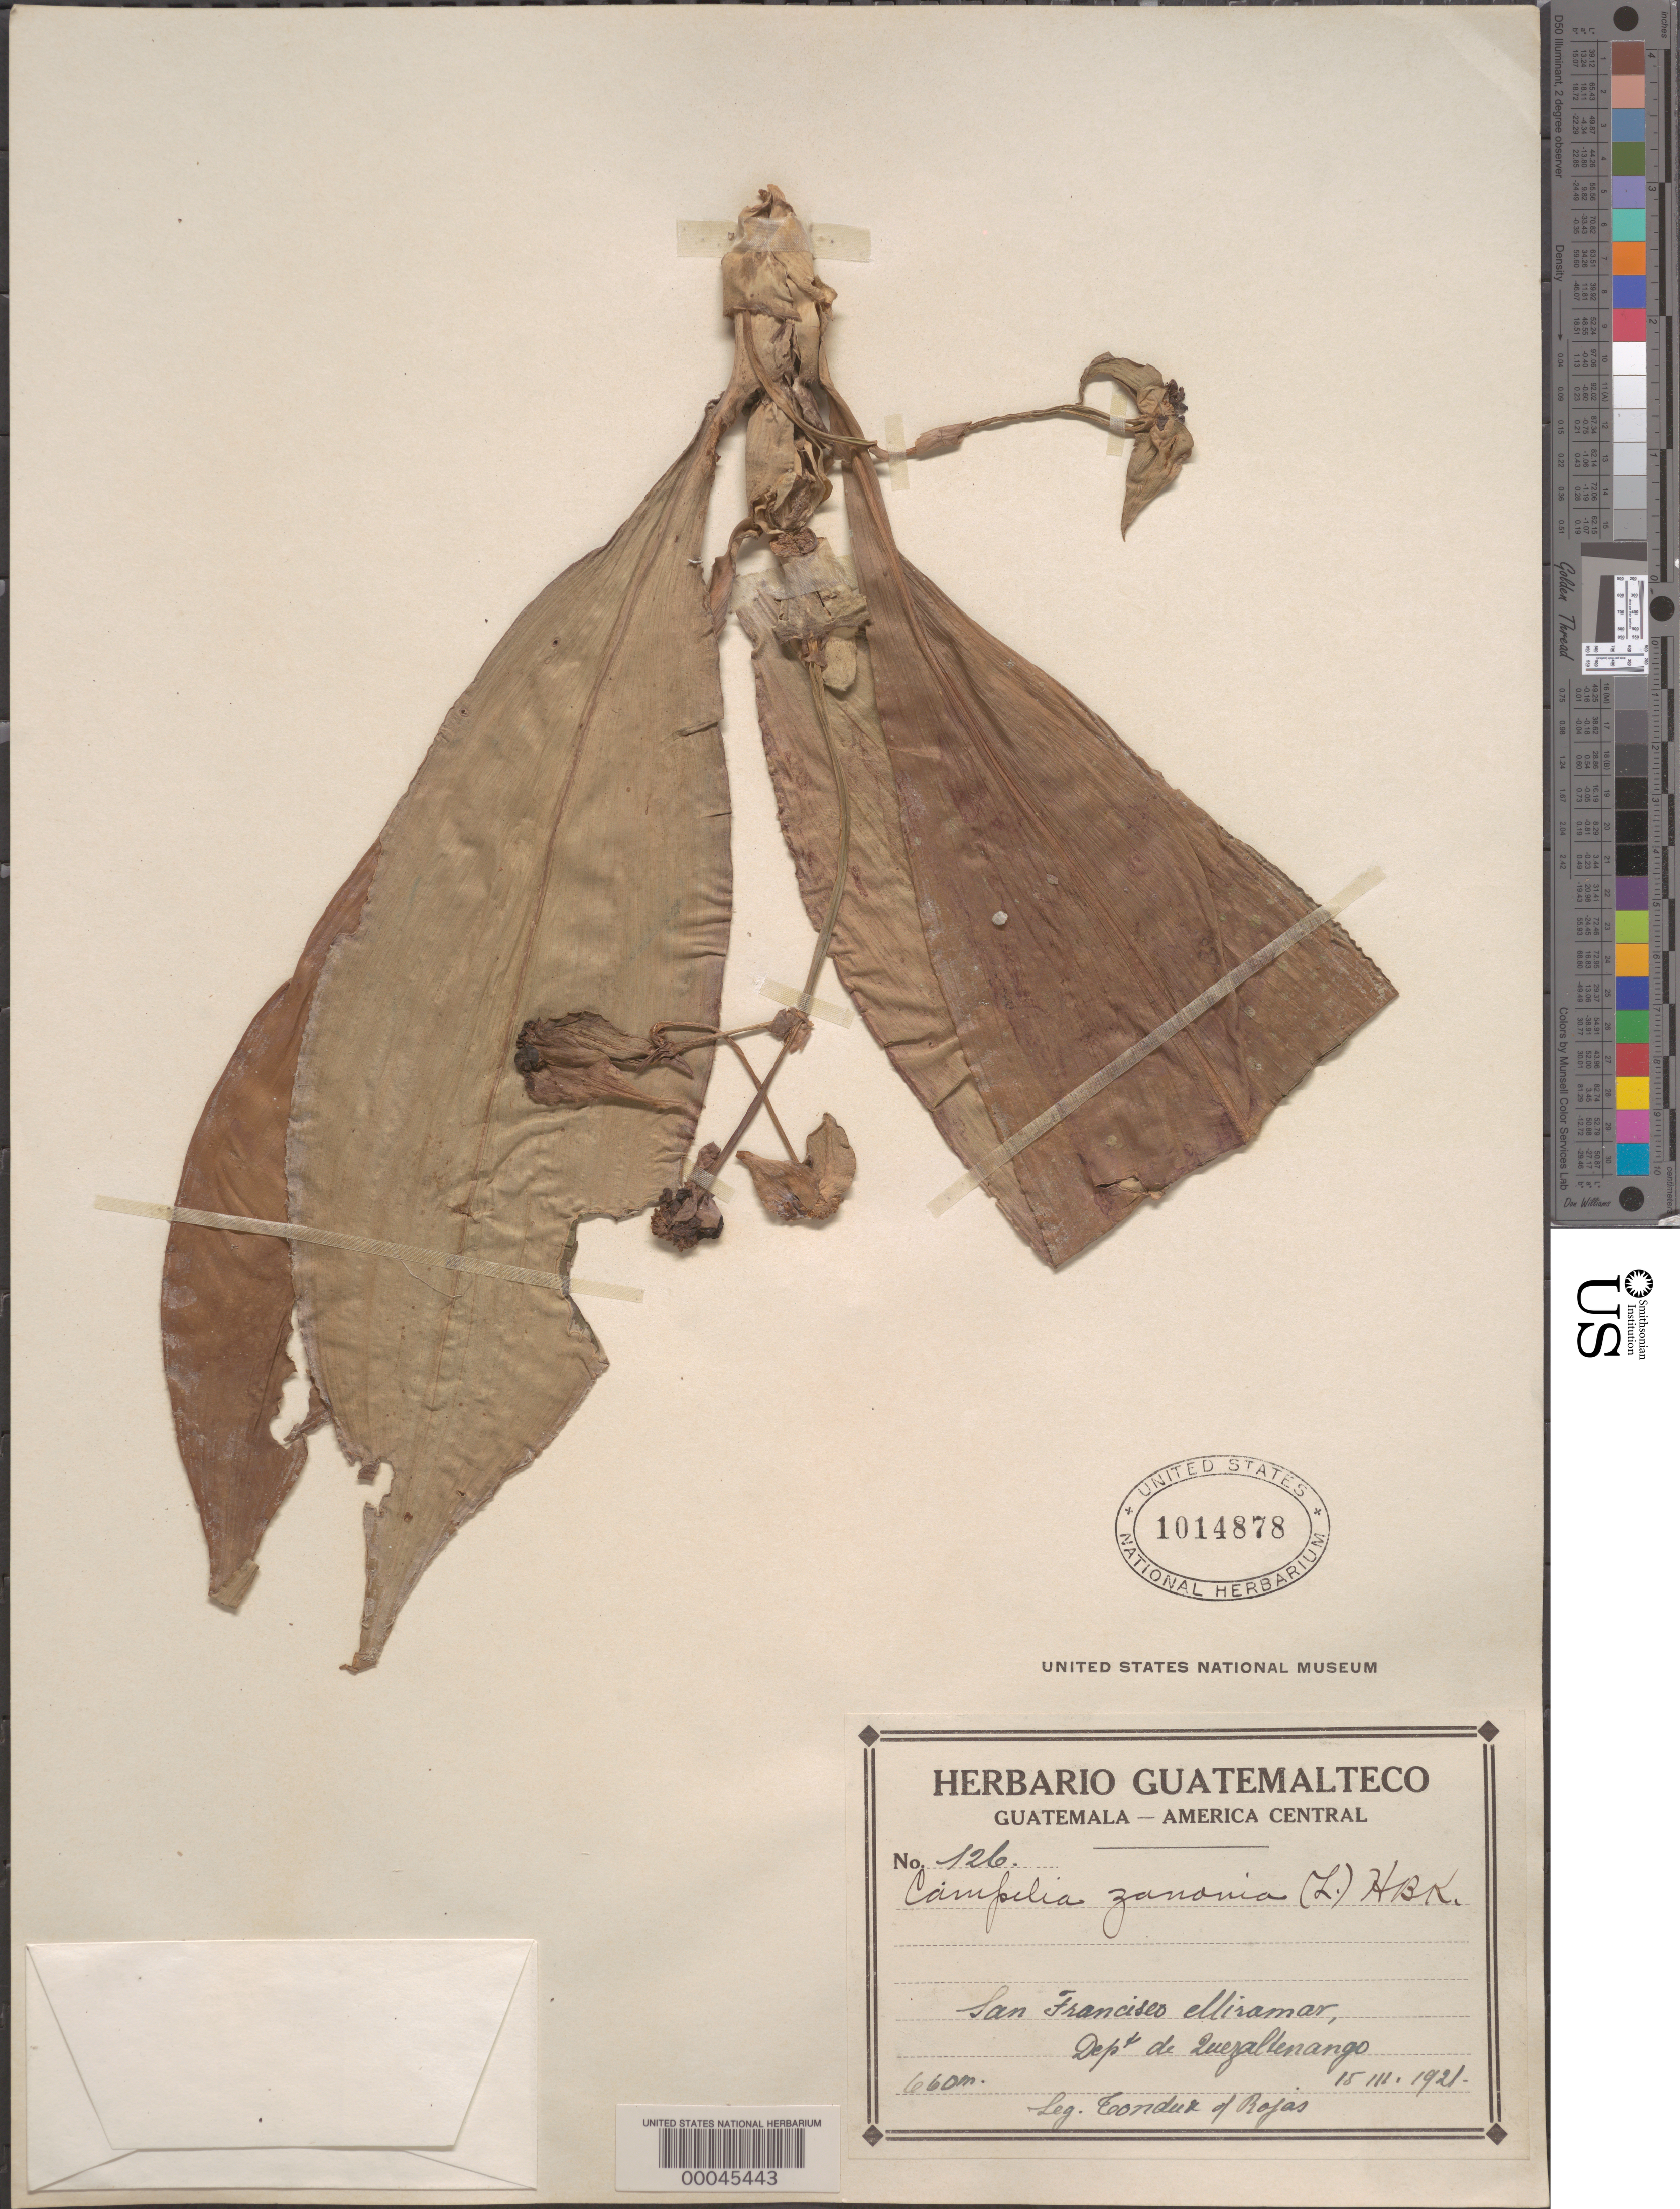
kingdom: Plantae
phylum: Tracheophyta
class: Liliopsida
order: Commelinales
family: Commelinaceae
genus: Tradescantia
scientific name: Tradescantia zanonia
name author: (L.) Sw.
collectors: A. Tonduz & E. Rojas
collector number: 126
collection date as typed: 15 Mar 1921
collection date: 1921-03-15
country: Guatemala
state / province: Quetzaltenango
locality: San Francisco Miramar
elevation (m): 660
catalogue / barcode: US 1014878